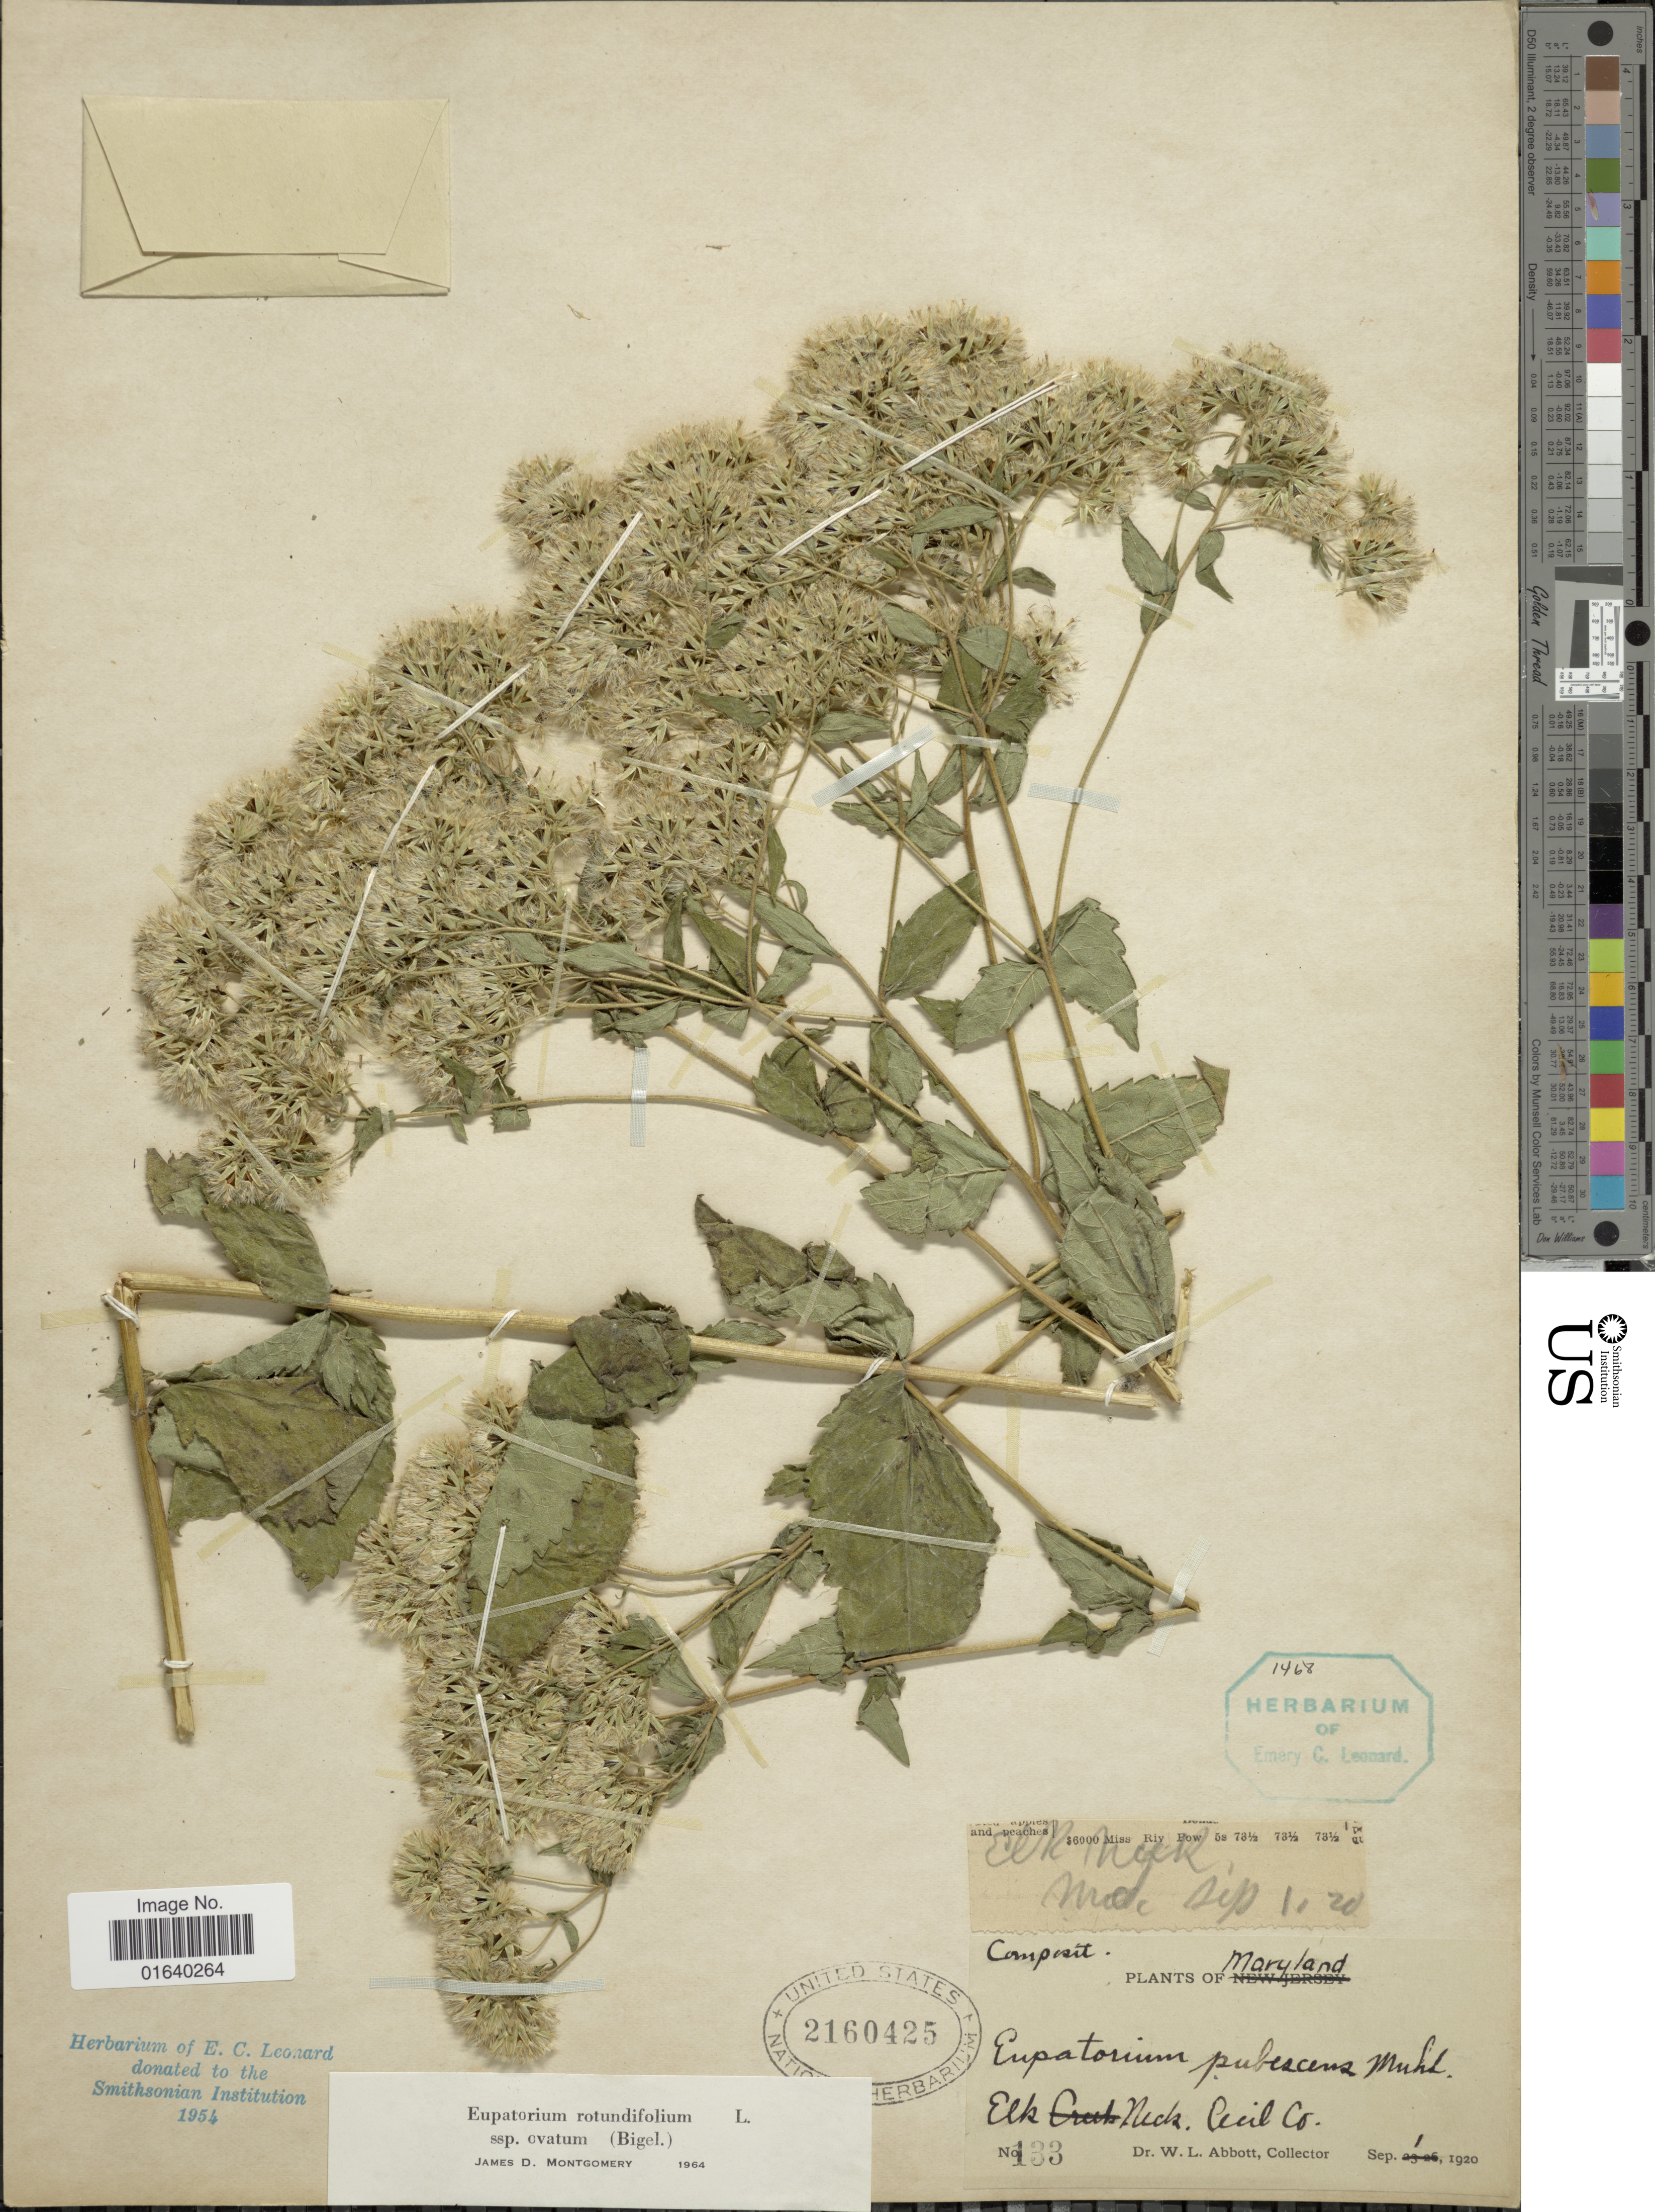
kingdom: Plantae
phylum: Tracheophyta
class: Magnoliopsida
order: Asterales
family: Asteraceae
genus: Eupatorium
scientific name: Eupatorium rotundifolium var. ovatum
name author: (Bigelow) J.D. Montgom. & Fairbrothers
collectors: W. L. Abbott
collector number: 133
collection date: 1920-09-01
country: United States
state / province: Maryland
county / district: Cecil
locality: Elk Necks. Cecil Co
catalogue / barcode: US 2160425